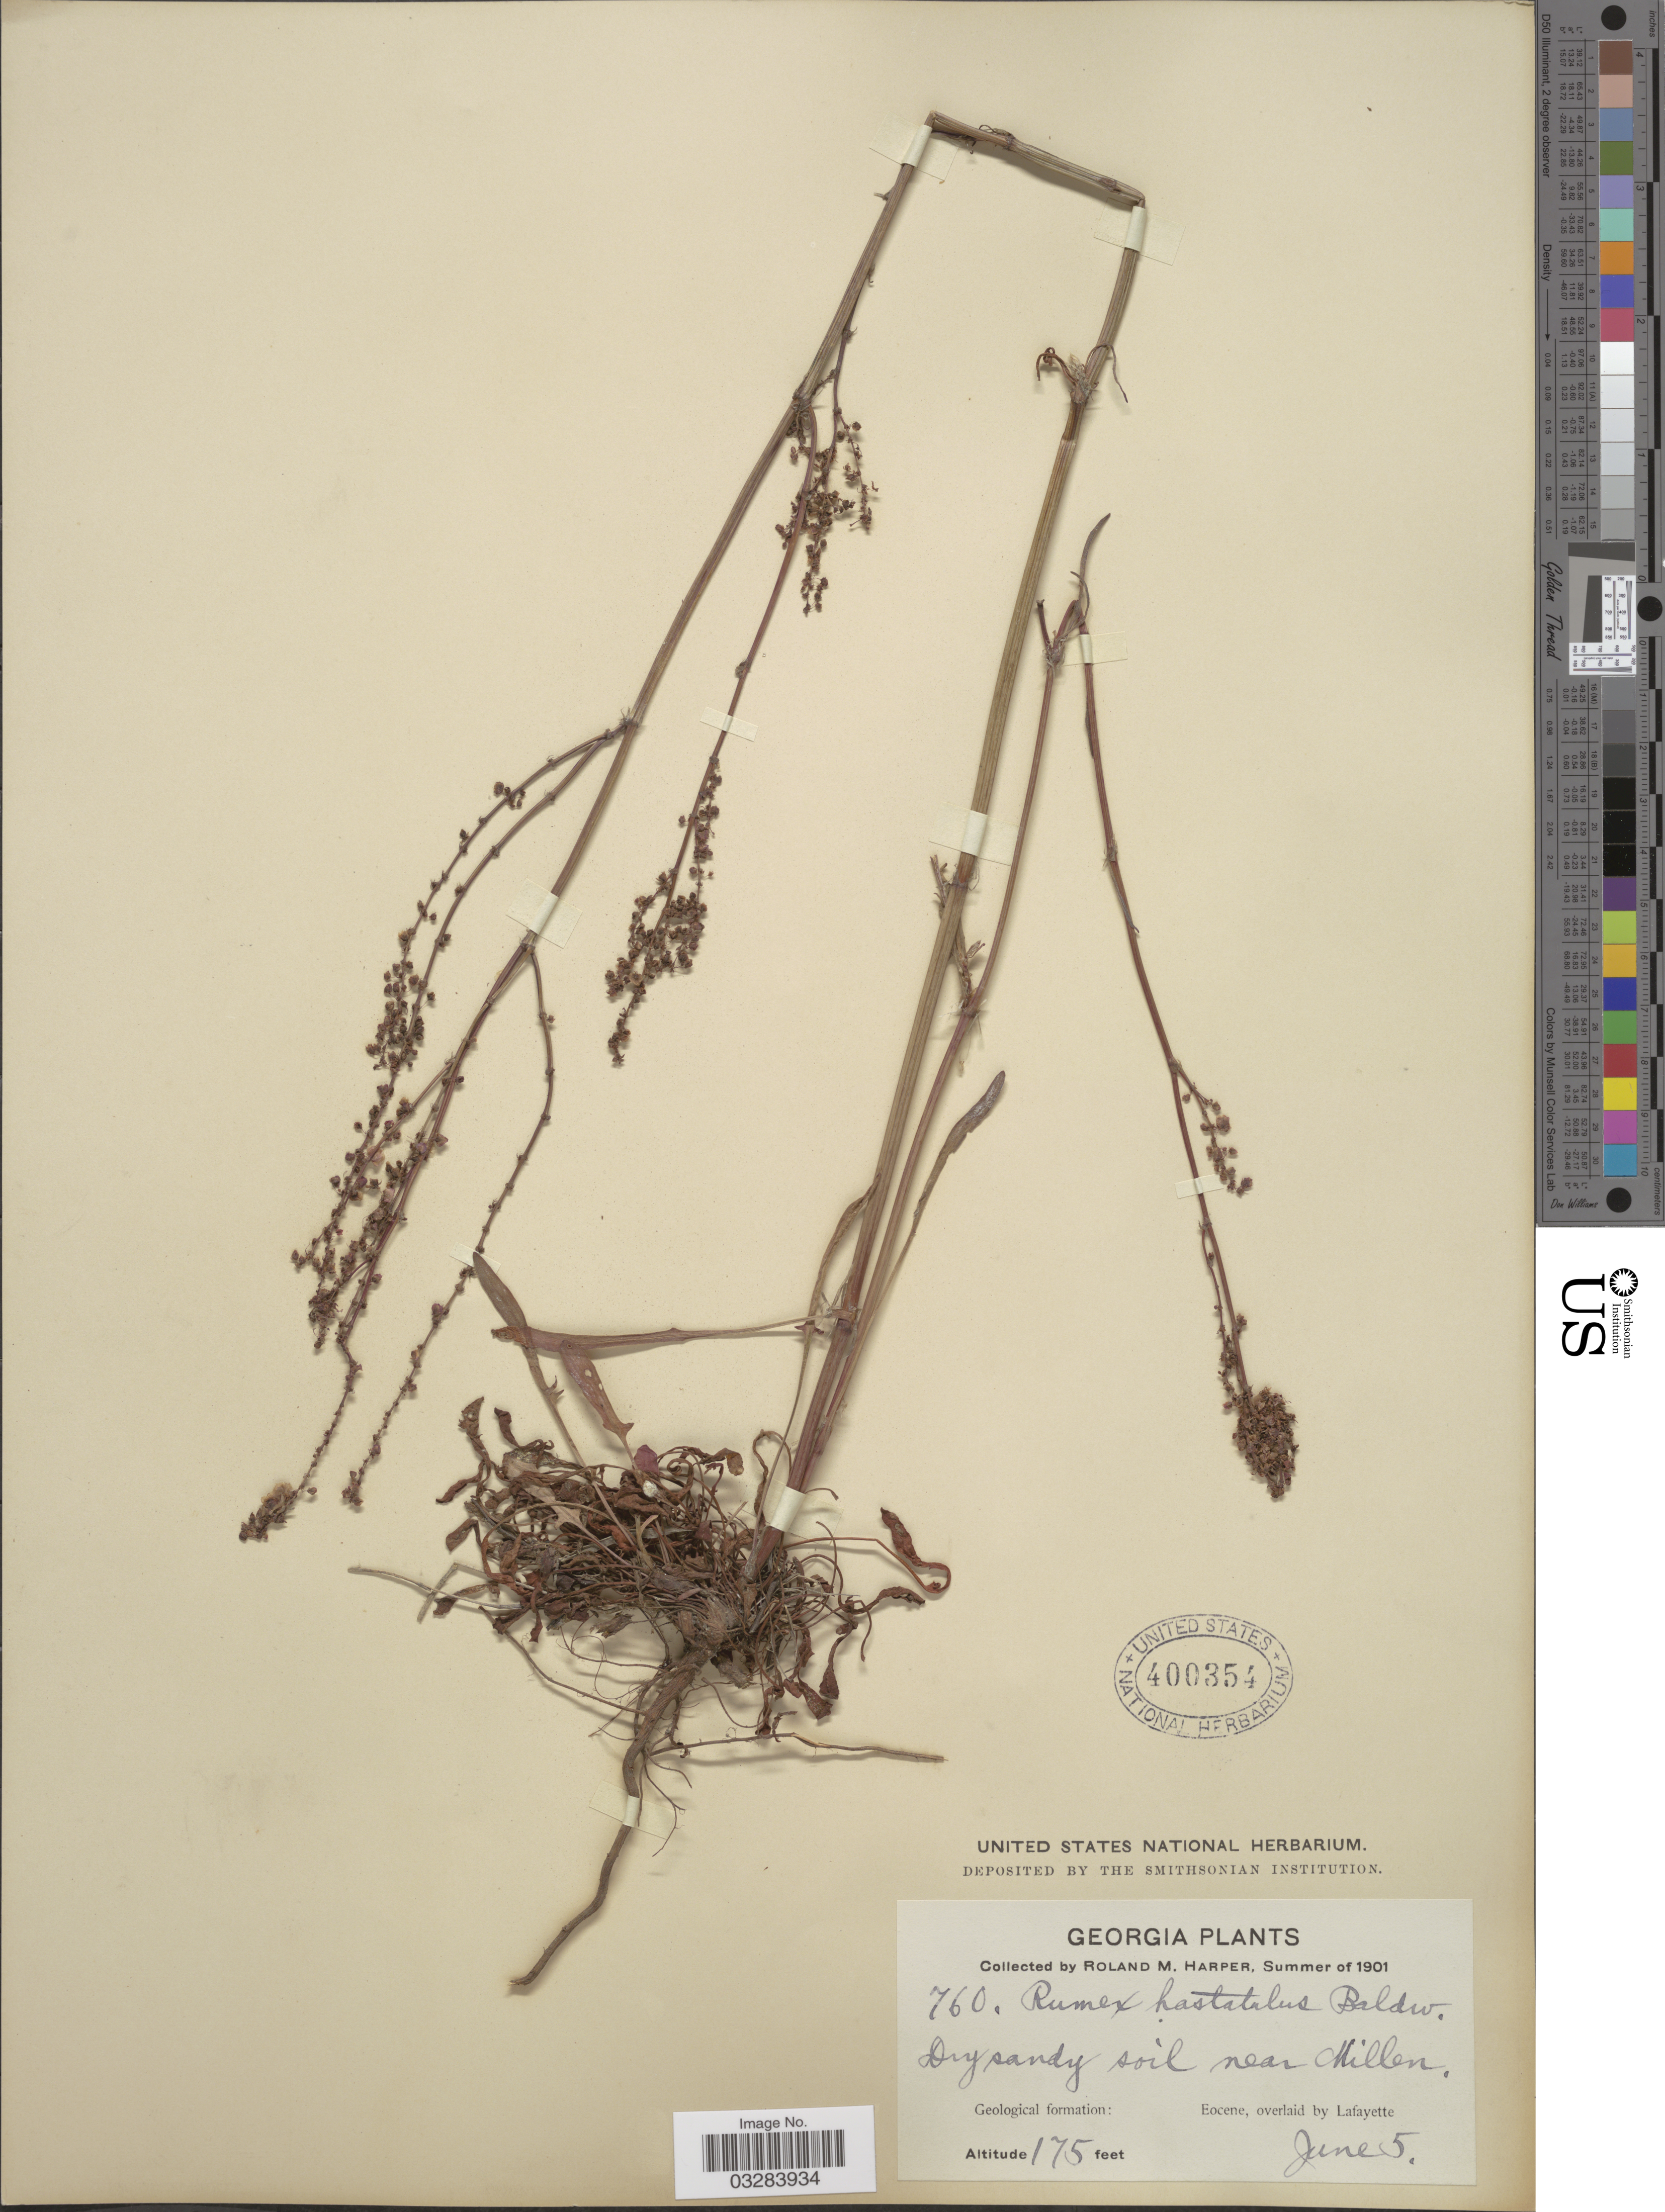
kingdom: Plantae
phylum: Tracheophyta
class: Magnoliopsida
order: Caryophyllales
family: Polygonaceae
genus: Rumex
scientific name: Rumex hastatulus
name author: Baldwin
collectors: R. M. Harper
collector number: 760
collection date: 1901-06-05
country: United States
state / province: Georgia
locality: Near Millen.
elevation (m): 53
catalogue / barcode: US 400354